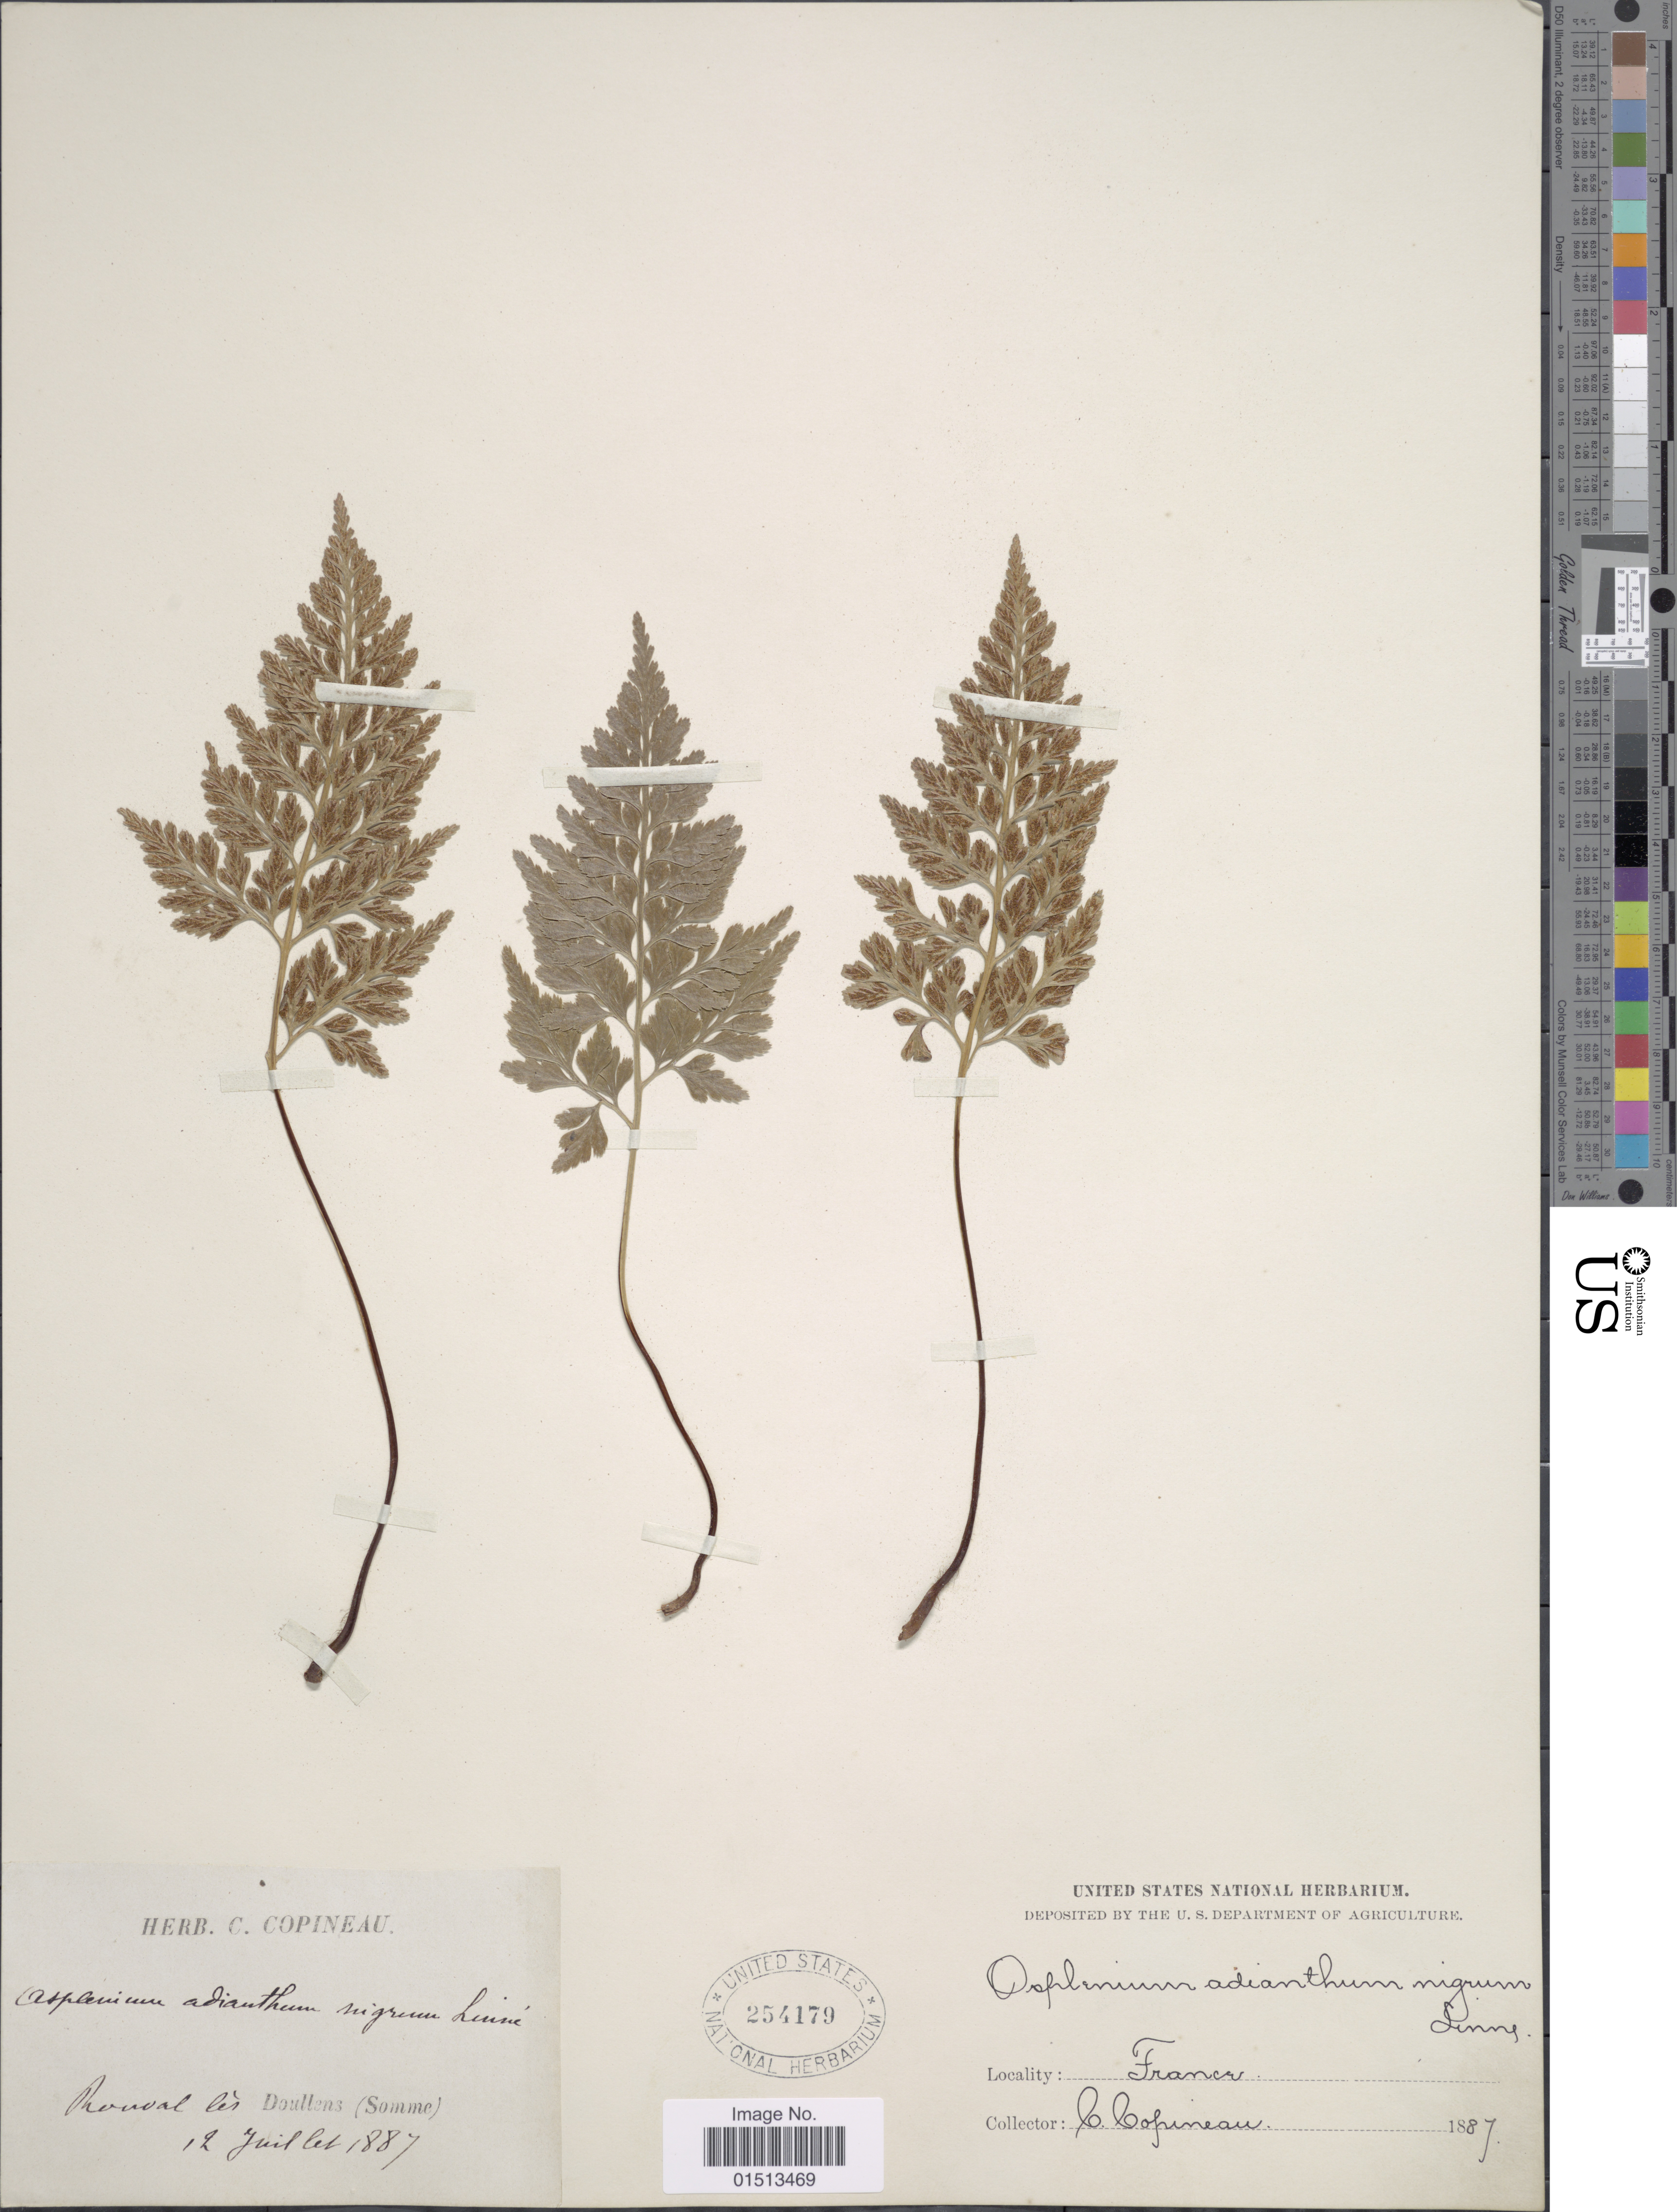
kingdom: Plantae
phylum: Tracheophyta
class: Polypodiopsida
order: Polypodiales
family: Aspleniaceae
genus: Asplenium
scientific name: Asplenium adiantum-nigrum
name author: L.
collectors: C. Copineau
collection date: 1887-07-12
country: France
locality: Roudal les Doullens (Somme).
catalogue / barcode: US 254179